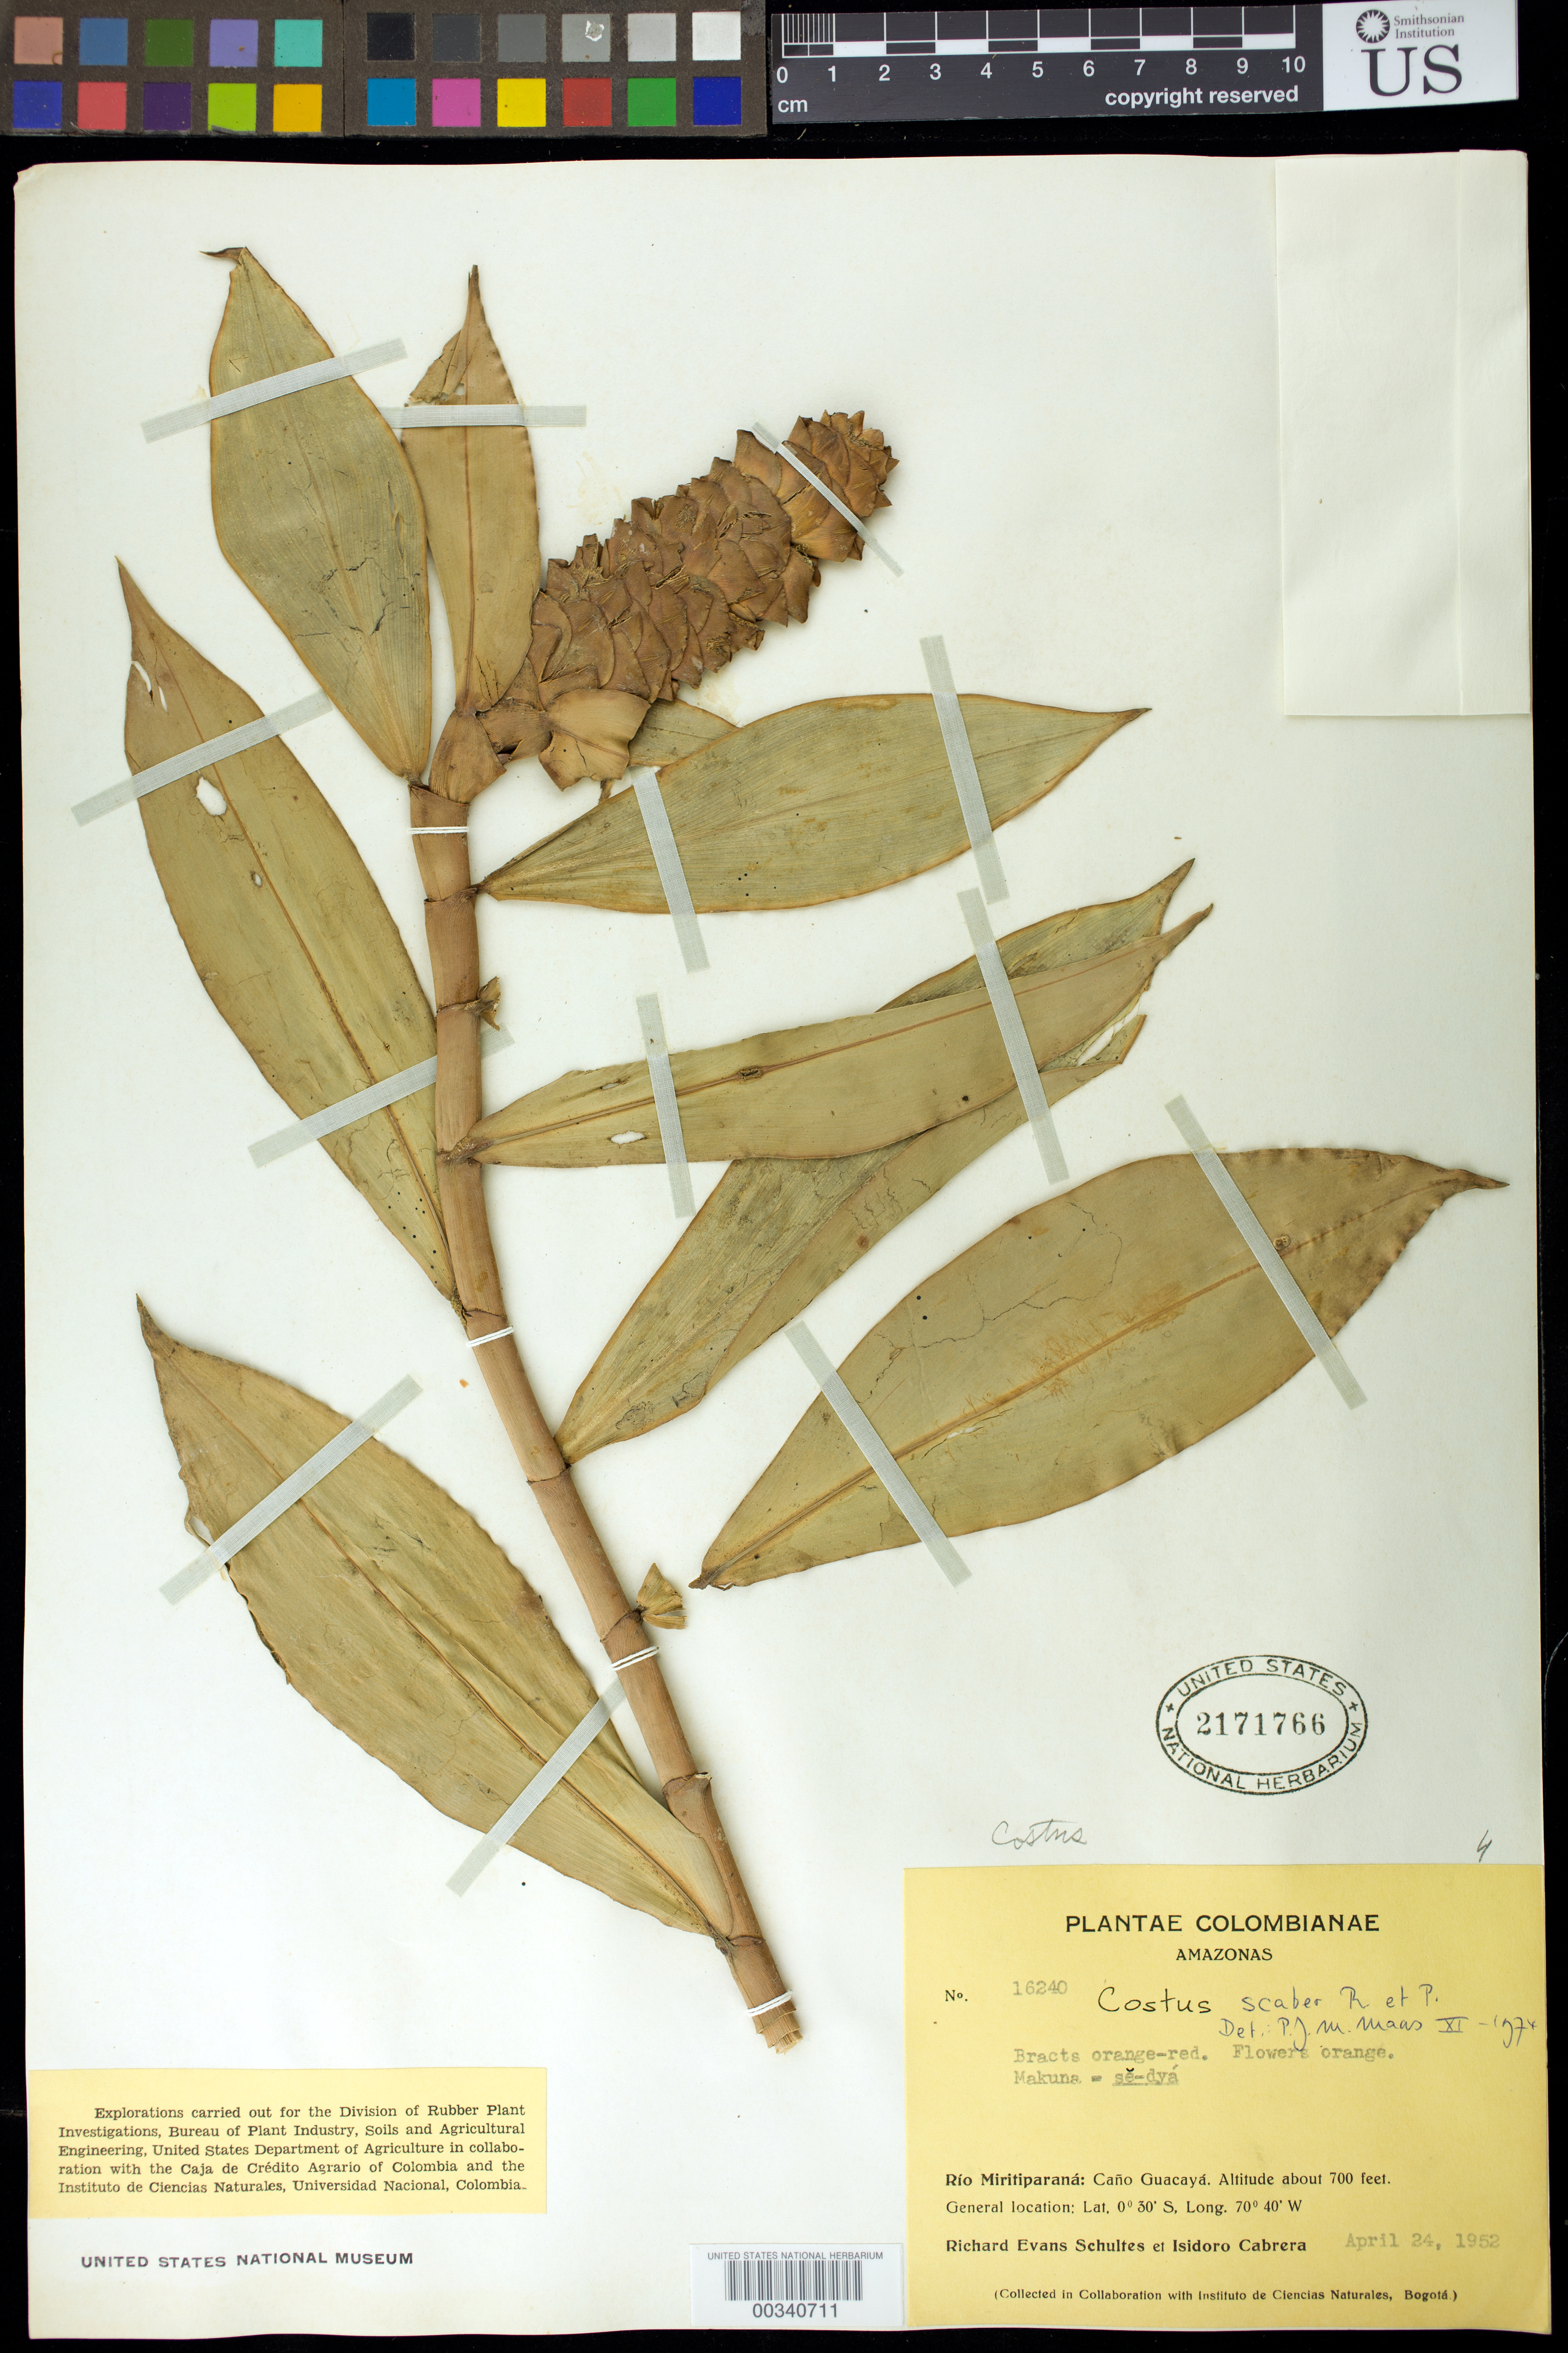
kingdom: Plantae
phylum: Tracheophyta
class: Liliopsida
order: Zingiberales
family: Costaceae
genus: Costus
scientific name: Costus scaber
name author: Ruiz & Pav.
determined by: Maas, Paul J. M.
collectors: R. E. Schultes & I. Cabrera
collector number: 16240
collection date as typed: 24 Apr 1952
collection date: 1952-04-24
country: Colombia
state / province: Amazônas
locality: Rio Miritiparana: Caño Guacaya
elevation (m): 213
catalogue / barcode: US 2171766